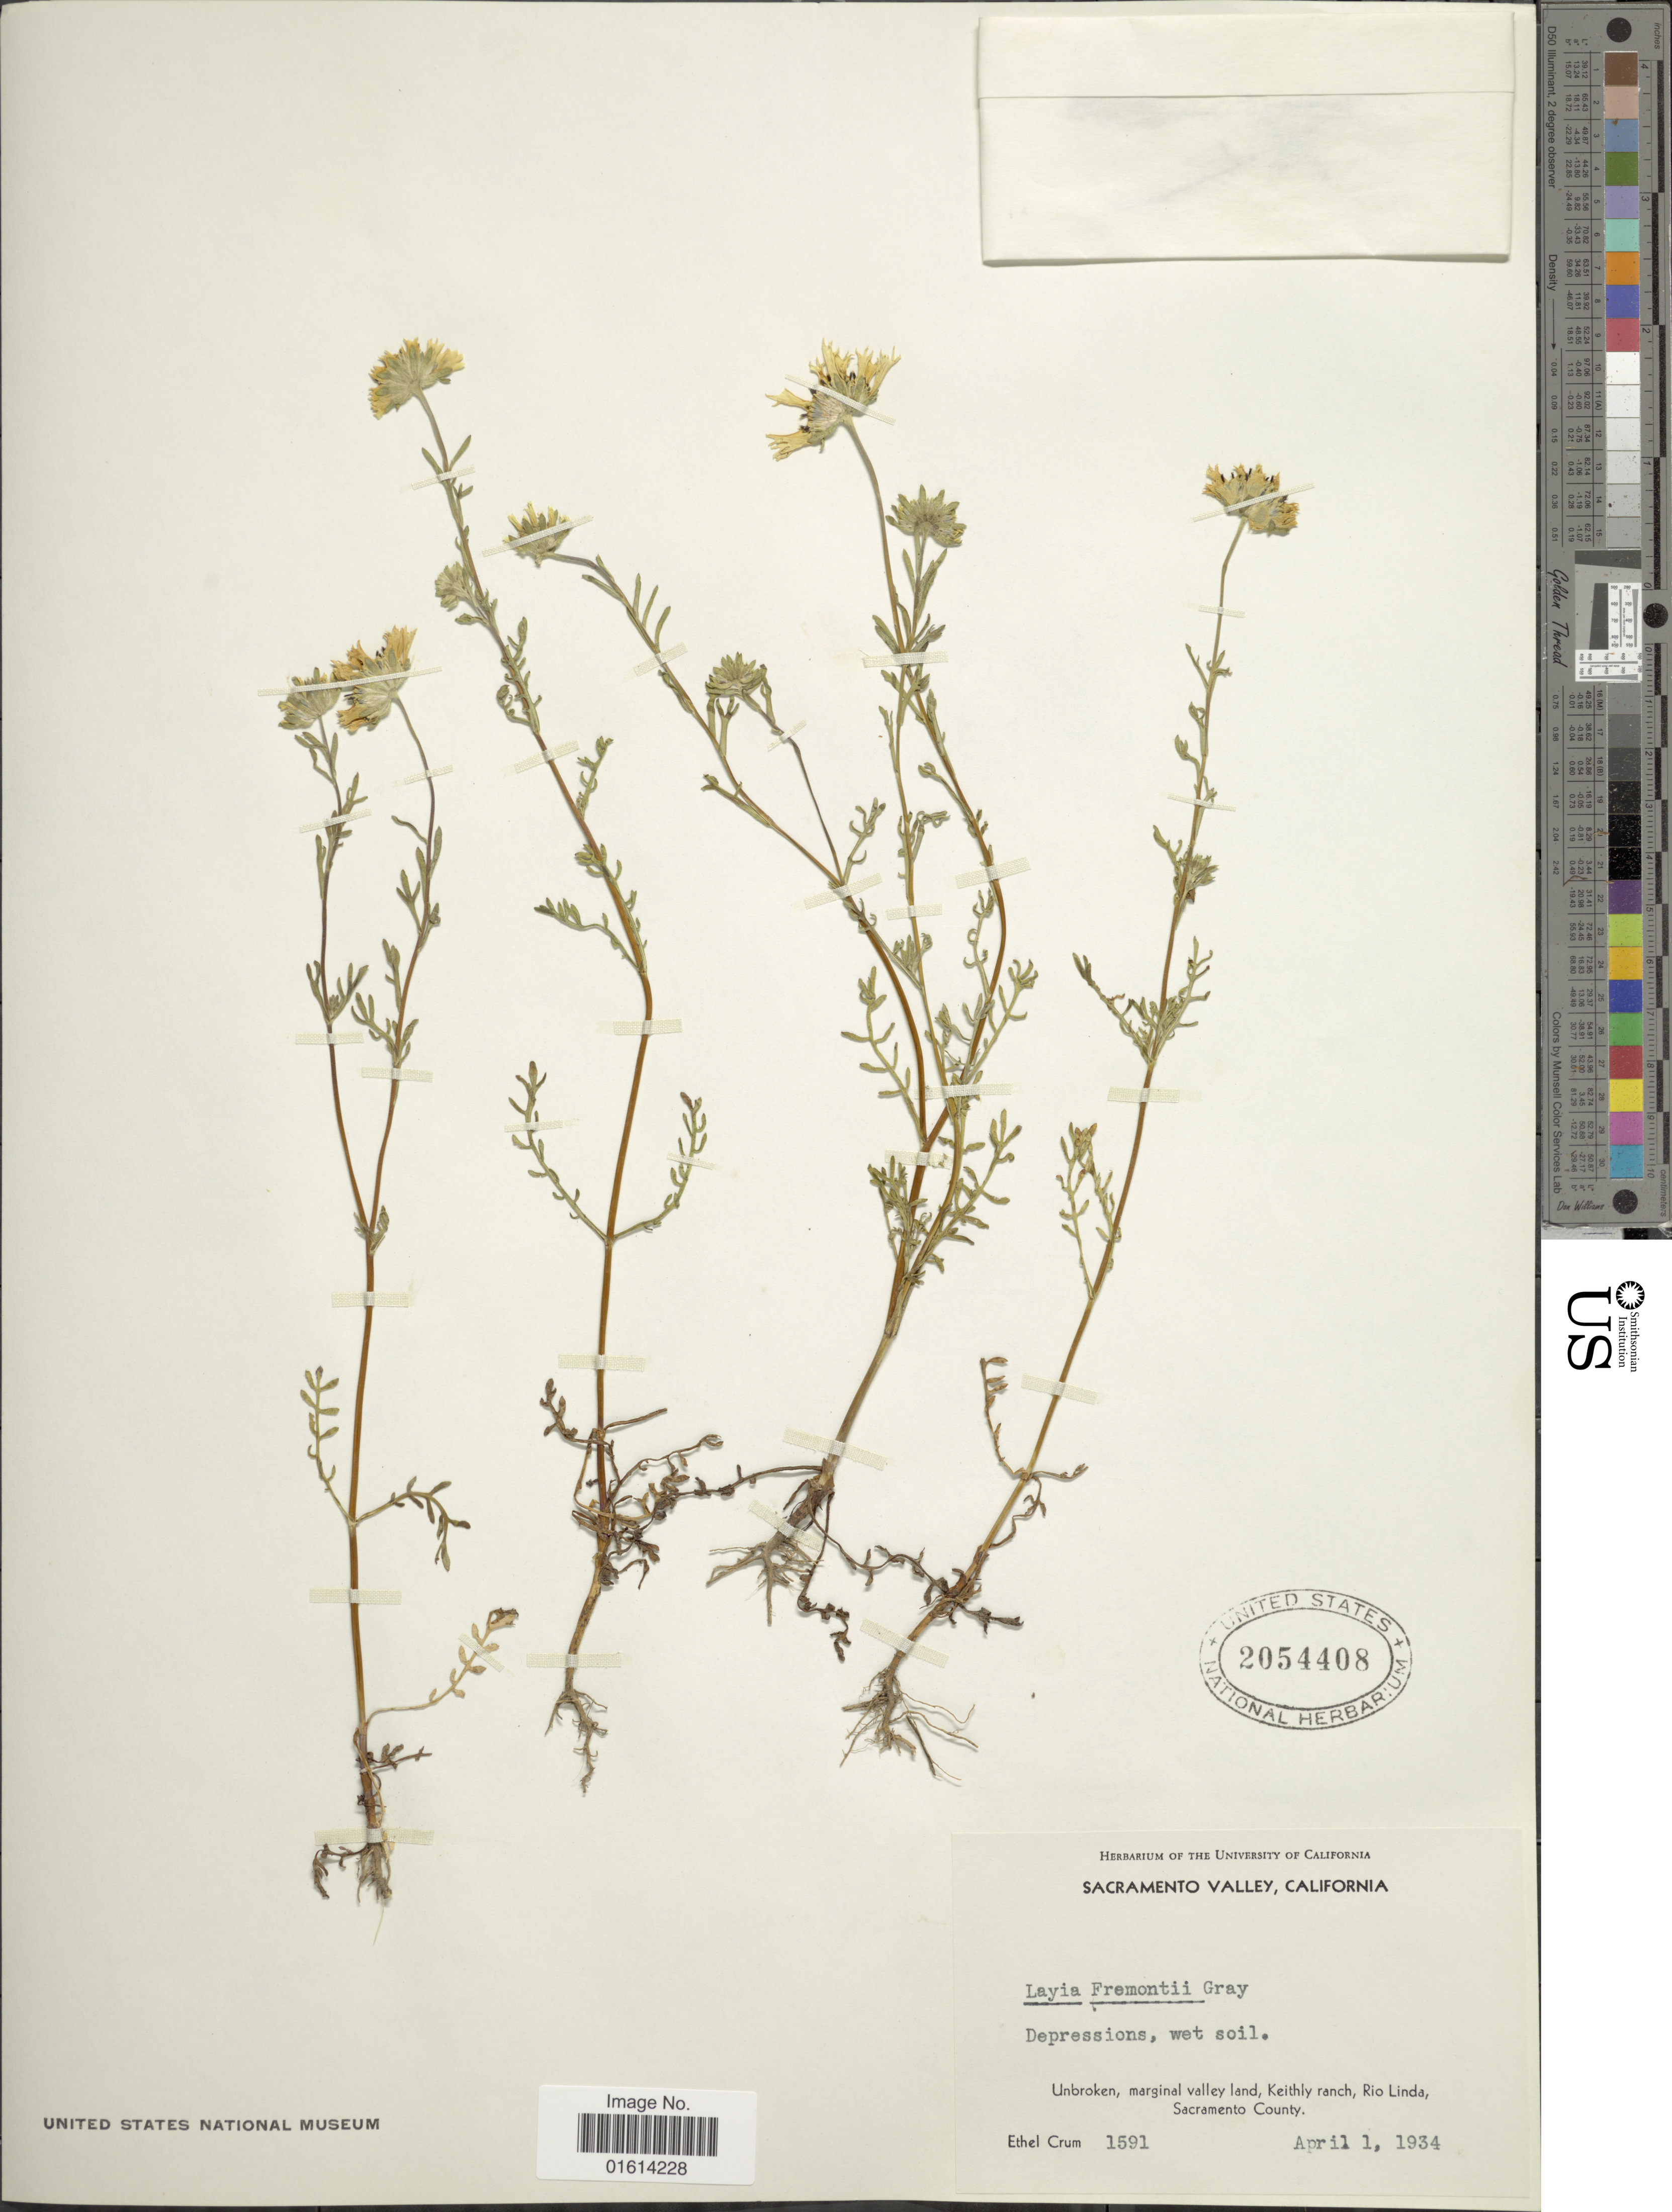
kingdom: Plantae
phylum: Tracheophyta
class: Magnoliopsida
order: Asterales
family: Asteraceae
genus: Layia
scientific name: Layia fremontii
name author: A. Gray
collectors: E. K. Crum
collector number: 1591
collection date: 1934-04-01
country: United States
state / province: California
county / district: Sacramento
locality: Sacramento Valley, Keithley ranch, Rio Linda, Sacramento County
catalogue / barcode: US 2054408